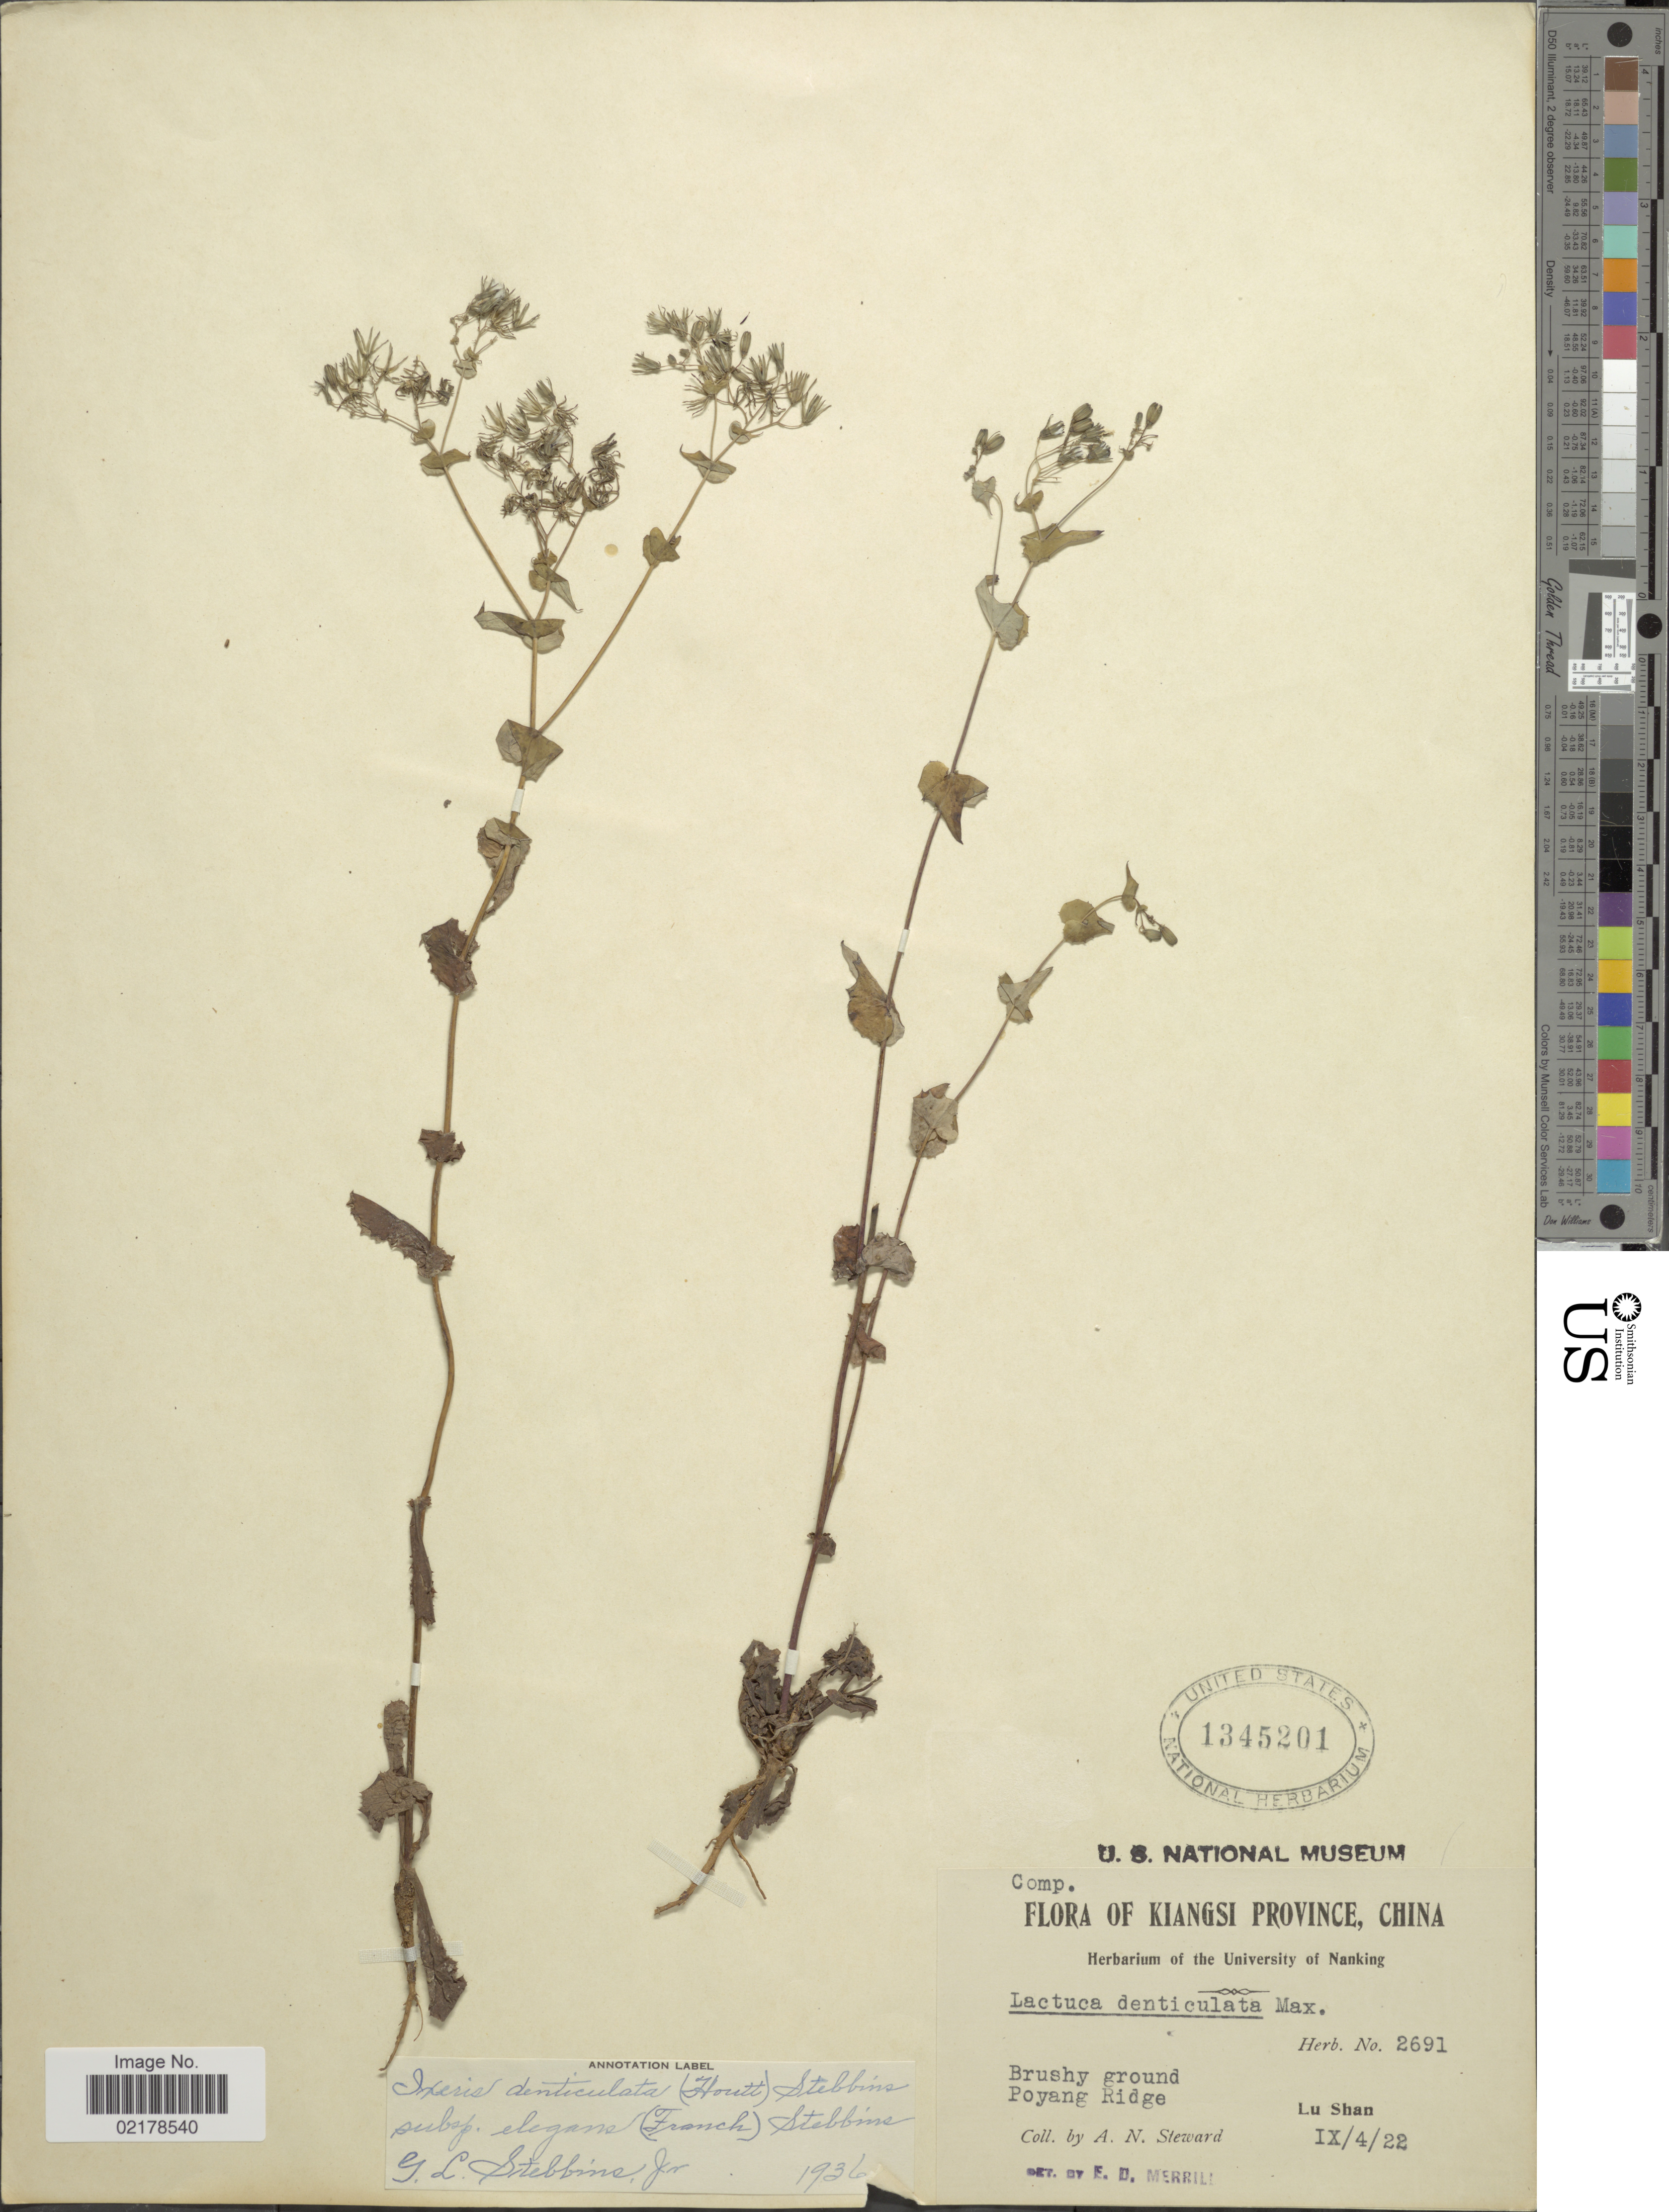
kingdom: Plantae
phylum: Tracheophyta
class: Magnoliopsida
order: Asterales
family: Asteraceae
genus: Crepidiastrum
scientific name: Crepidiastrum sonchifolium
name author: (Maxim.) Pak & Kawano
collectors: A. N. Steward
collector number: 2691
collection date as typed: Transcribed d/m/y: 4/9/22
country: China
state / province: Jiangxi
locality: Kiangsi Province, Brushy ground, Poyang Ridge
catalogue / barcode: US 1345201